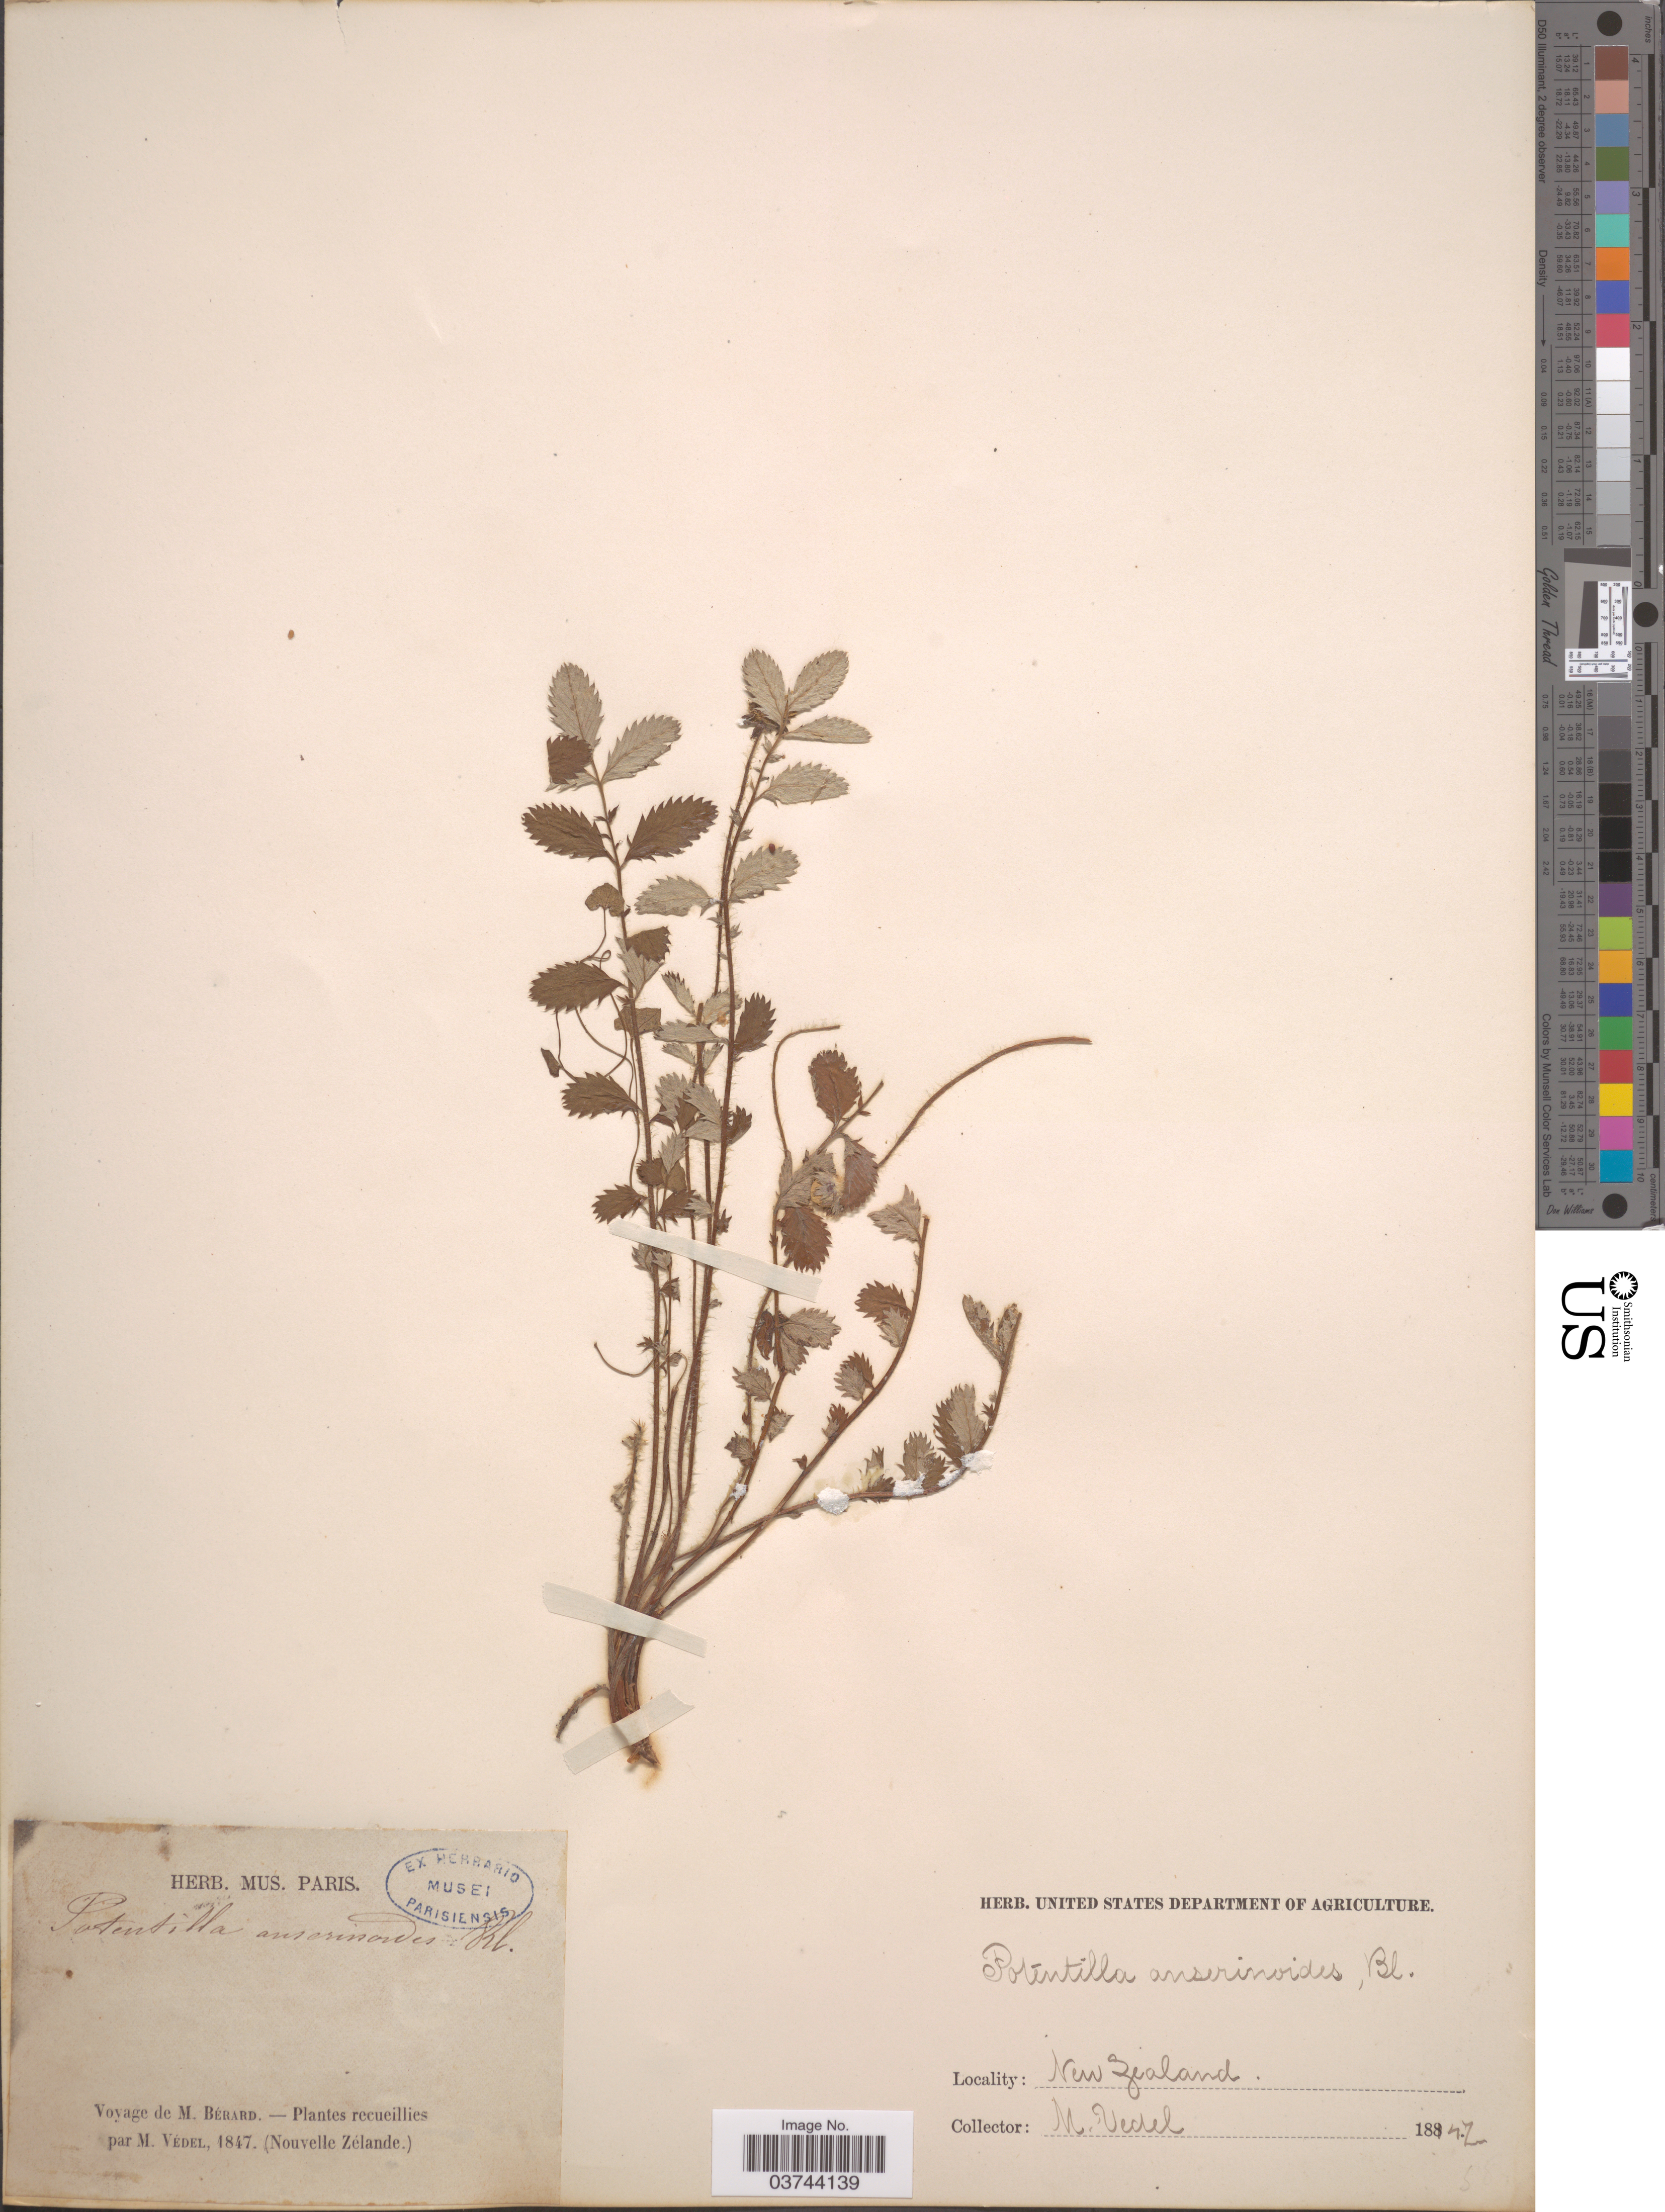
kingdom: Plantae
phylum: Tracheophyta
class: Magnoliopsida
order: Rosales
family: Rosaceae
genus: Argentina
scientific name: Argentina anserinoides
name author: (Raoul) Holub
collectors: M. Védel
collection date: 1847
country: New Zealand